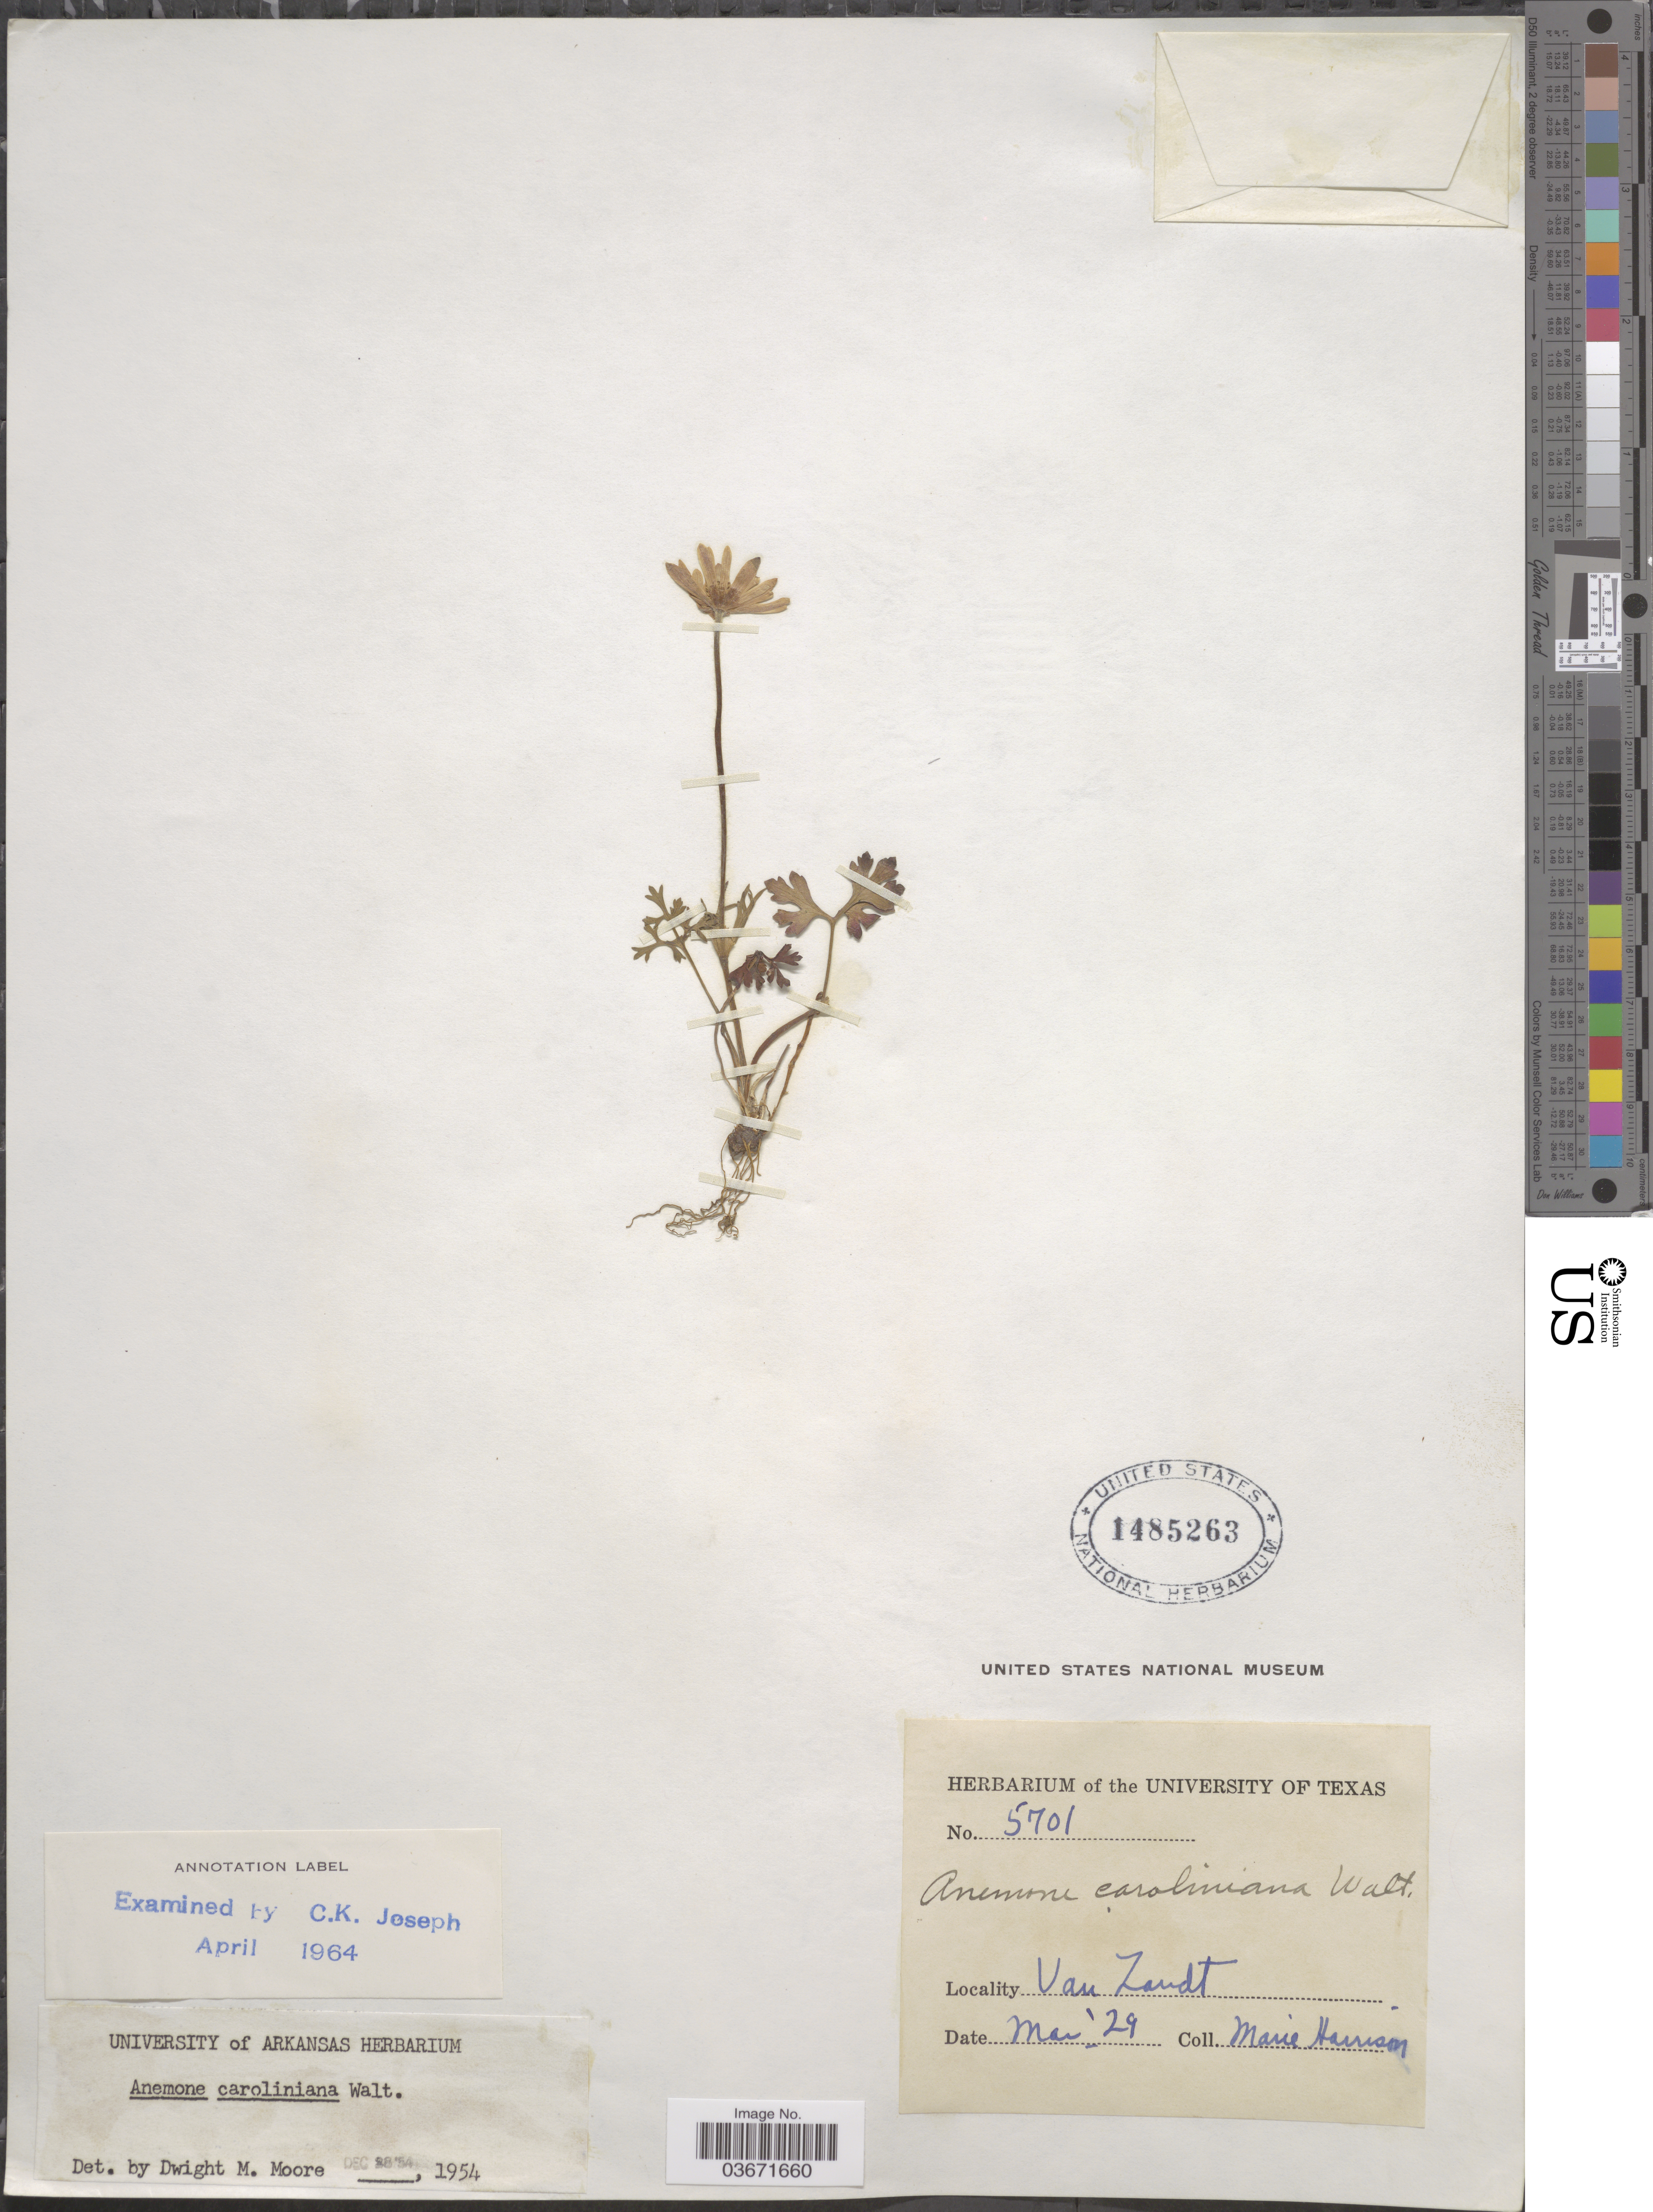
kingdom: Plantae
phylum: Tracheophyta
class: Magnoliopsida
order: Ranunculales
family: Ranunculaceae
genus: Anemone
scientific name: Anemone caroliniana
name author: Walter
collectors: M. Harrison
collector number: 5701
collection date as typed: Transcribed d/m/y: /3/29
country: United States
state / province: Texas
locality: Van Zandt.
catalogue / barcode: US 1485263